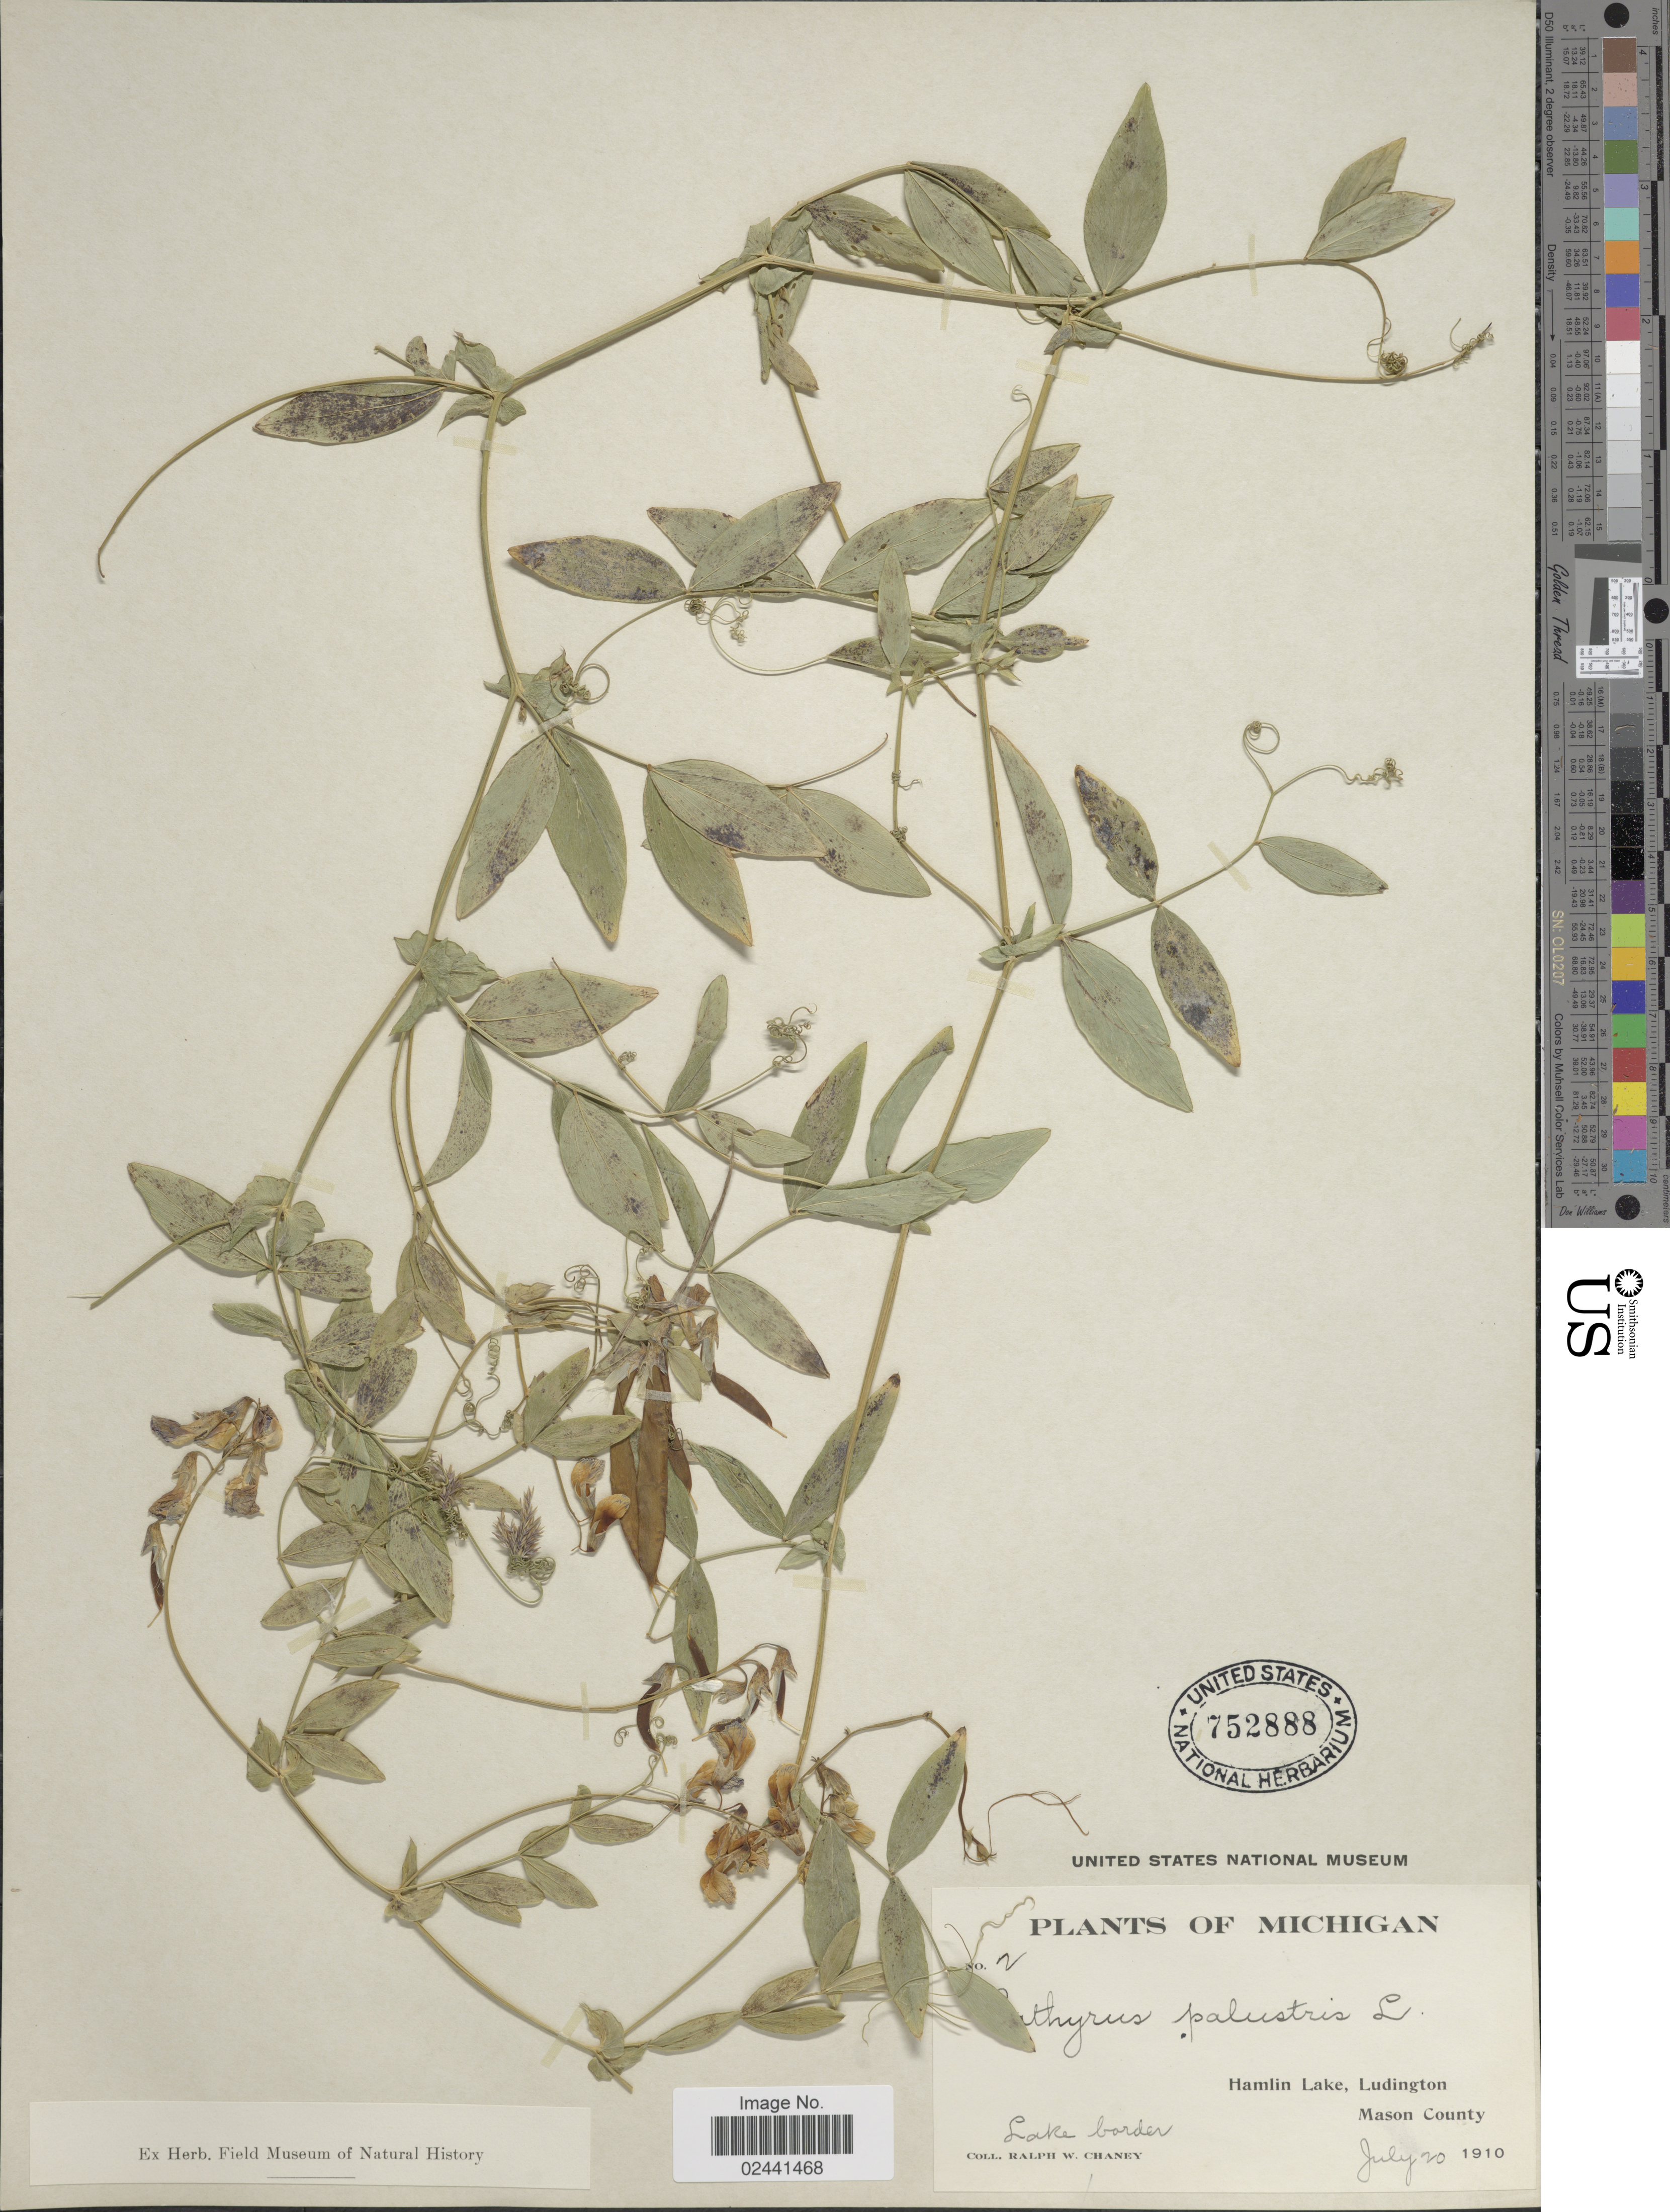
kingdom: Plantae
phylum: Tracheophyta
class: Magnoliopsida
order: Fabales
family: Fabaceae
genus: Lathyrus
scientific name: Lathyrus palustris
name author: L.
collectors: R. Chaney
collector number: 2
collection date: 1910-07-20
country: United States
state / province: Michigan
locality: Hamlin Lake, Ludington, Mason County, Lake border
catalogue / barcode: US 752888